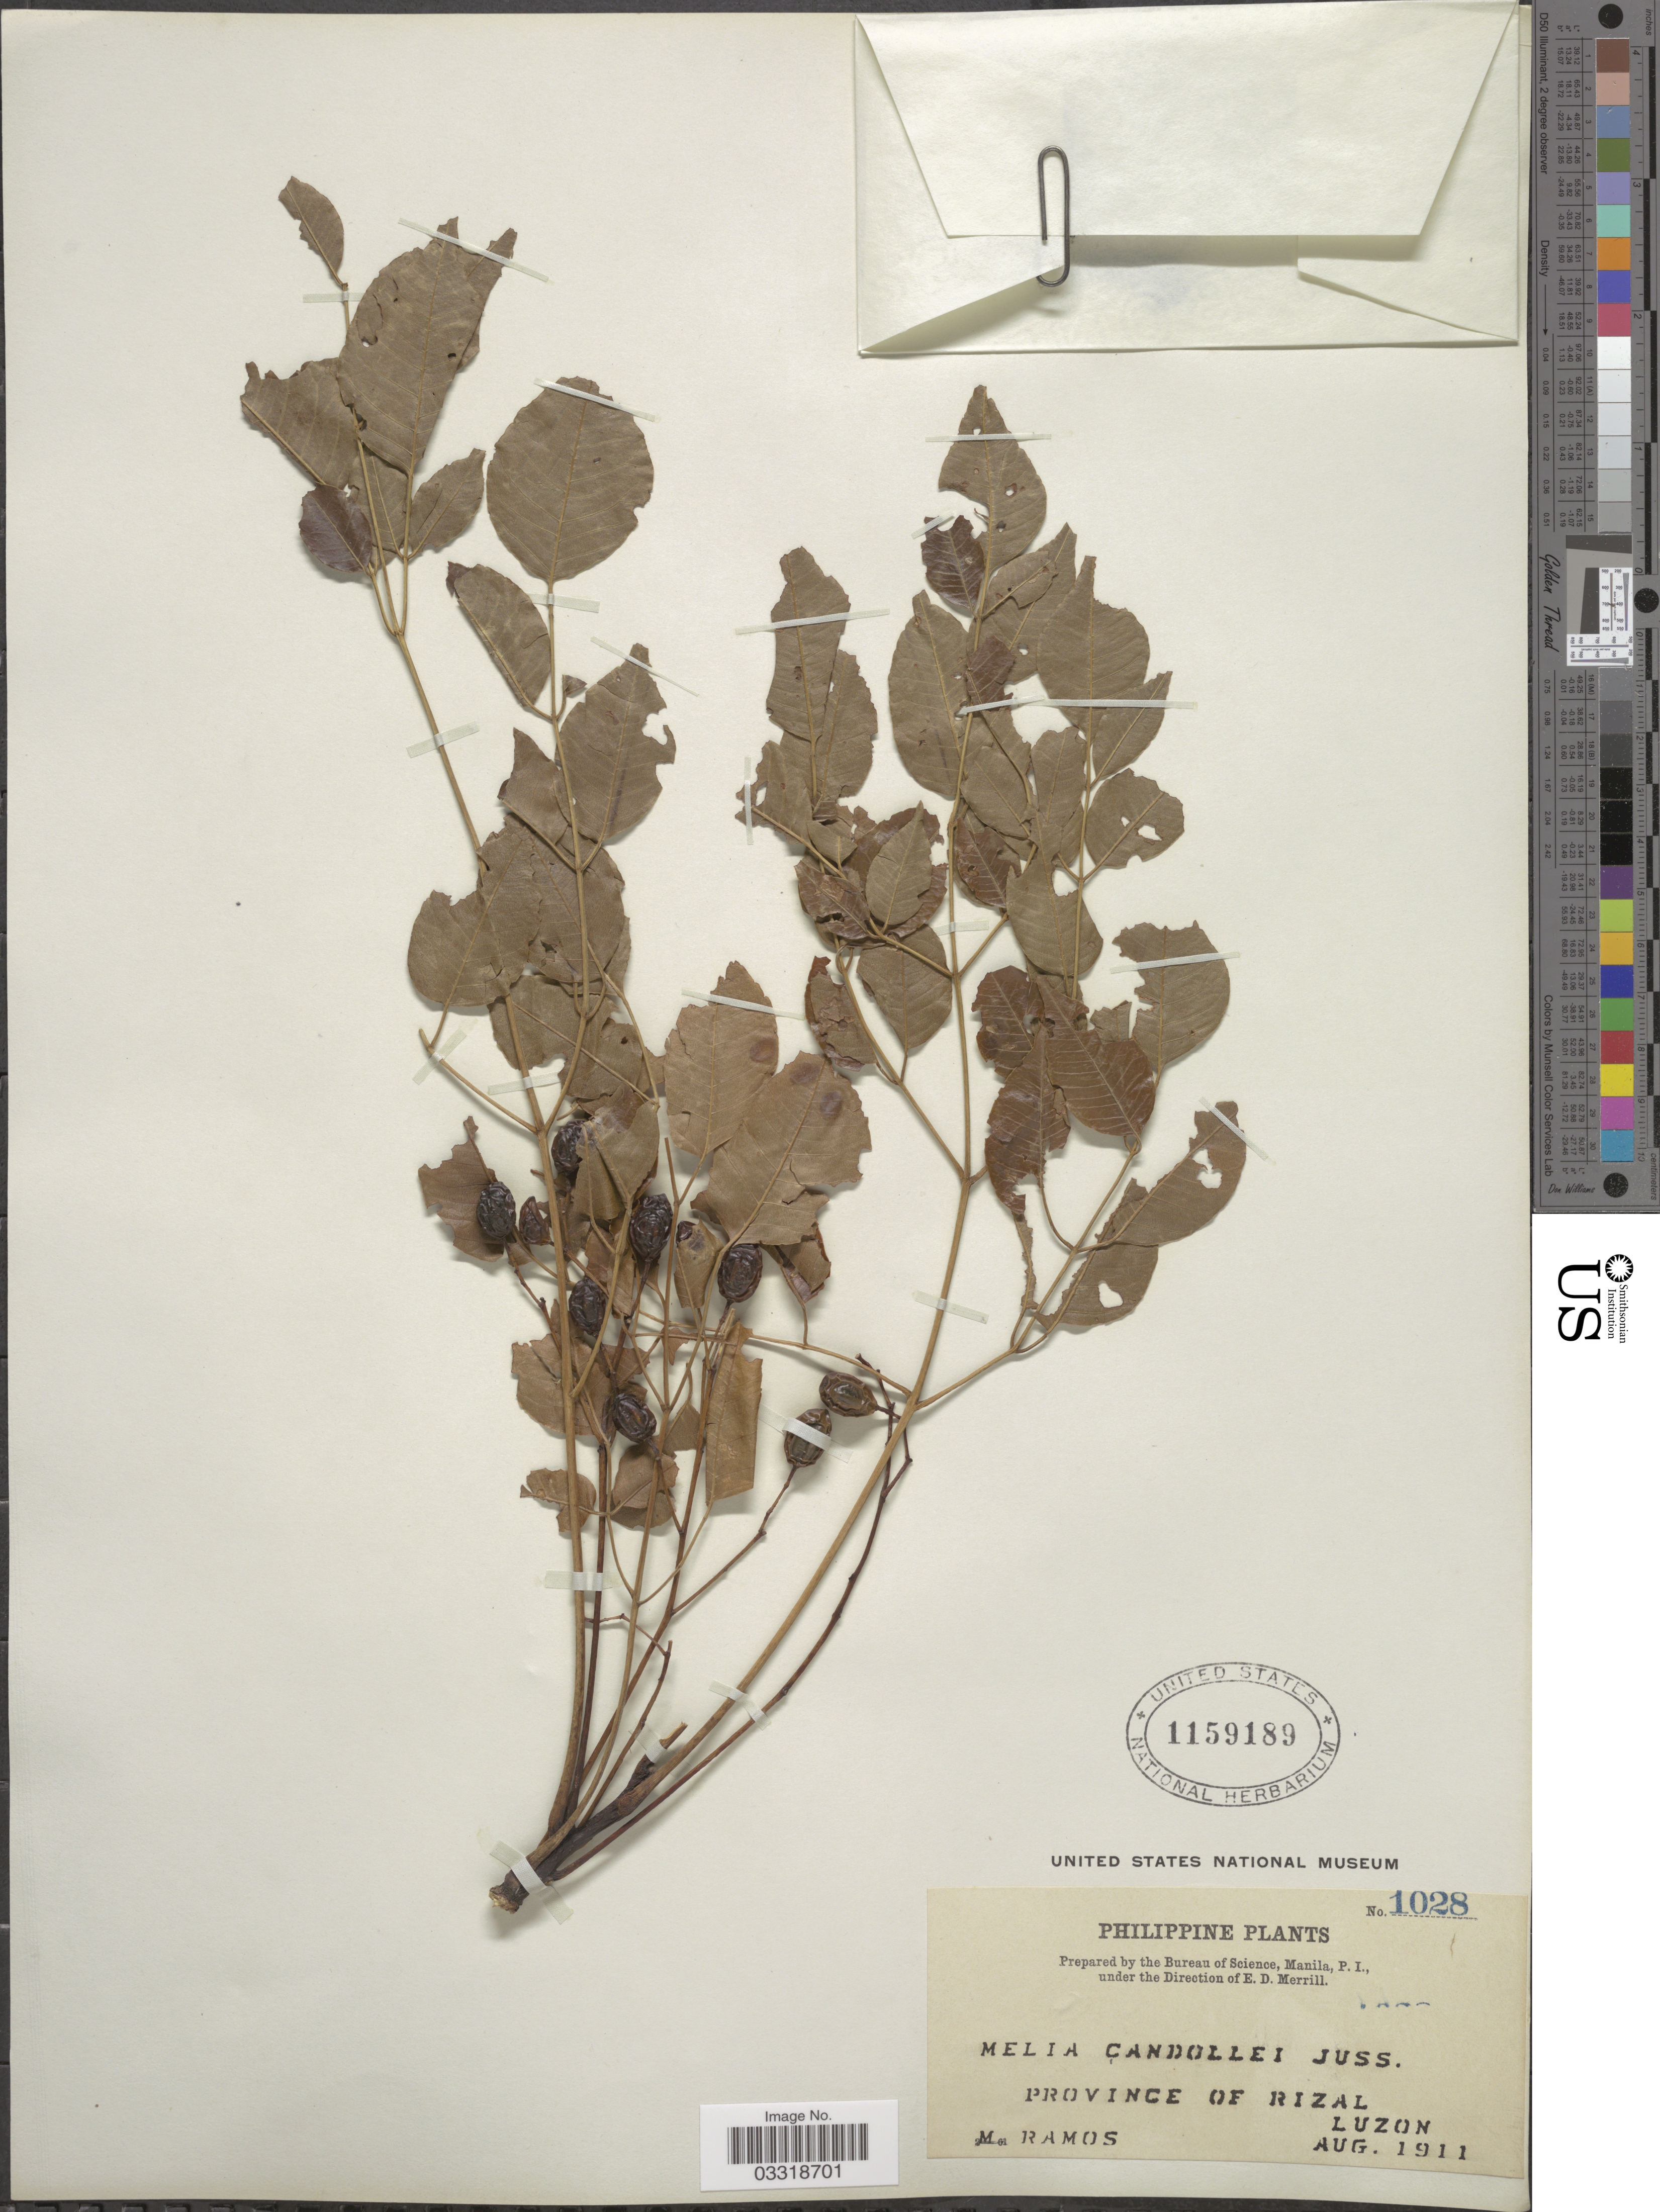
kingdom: Plantae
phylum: Tracheophyta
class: Magnoliopsida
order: Sapindales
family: Meliaceae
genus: Melia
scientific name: Melia dubia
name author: Cav.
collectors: M. Ramos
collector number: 1028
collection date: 1911-08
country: Philippines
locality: Province of Rizal. Luzon.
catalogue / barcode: US 1159189